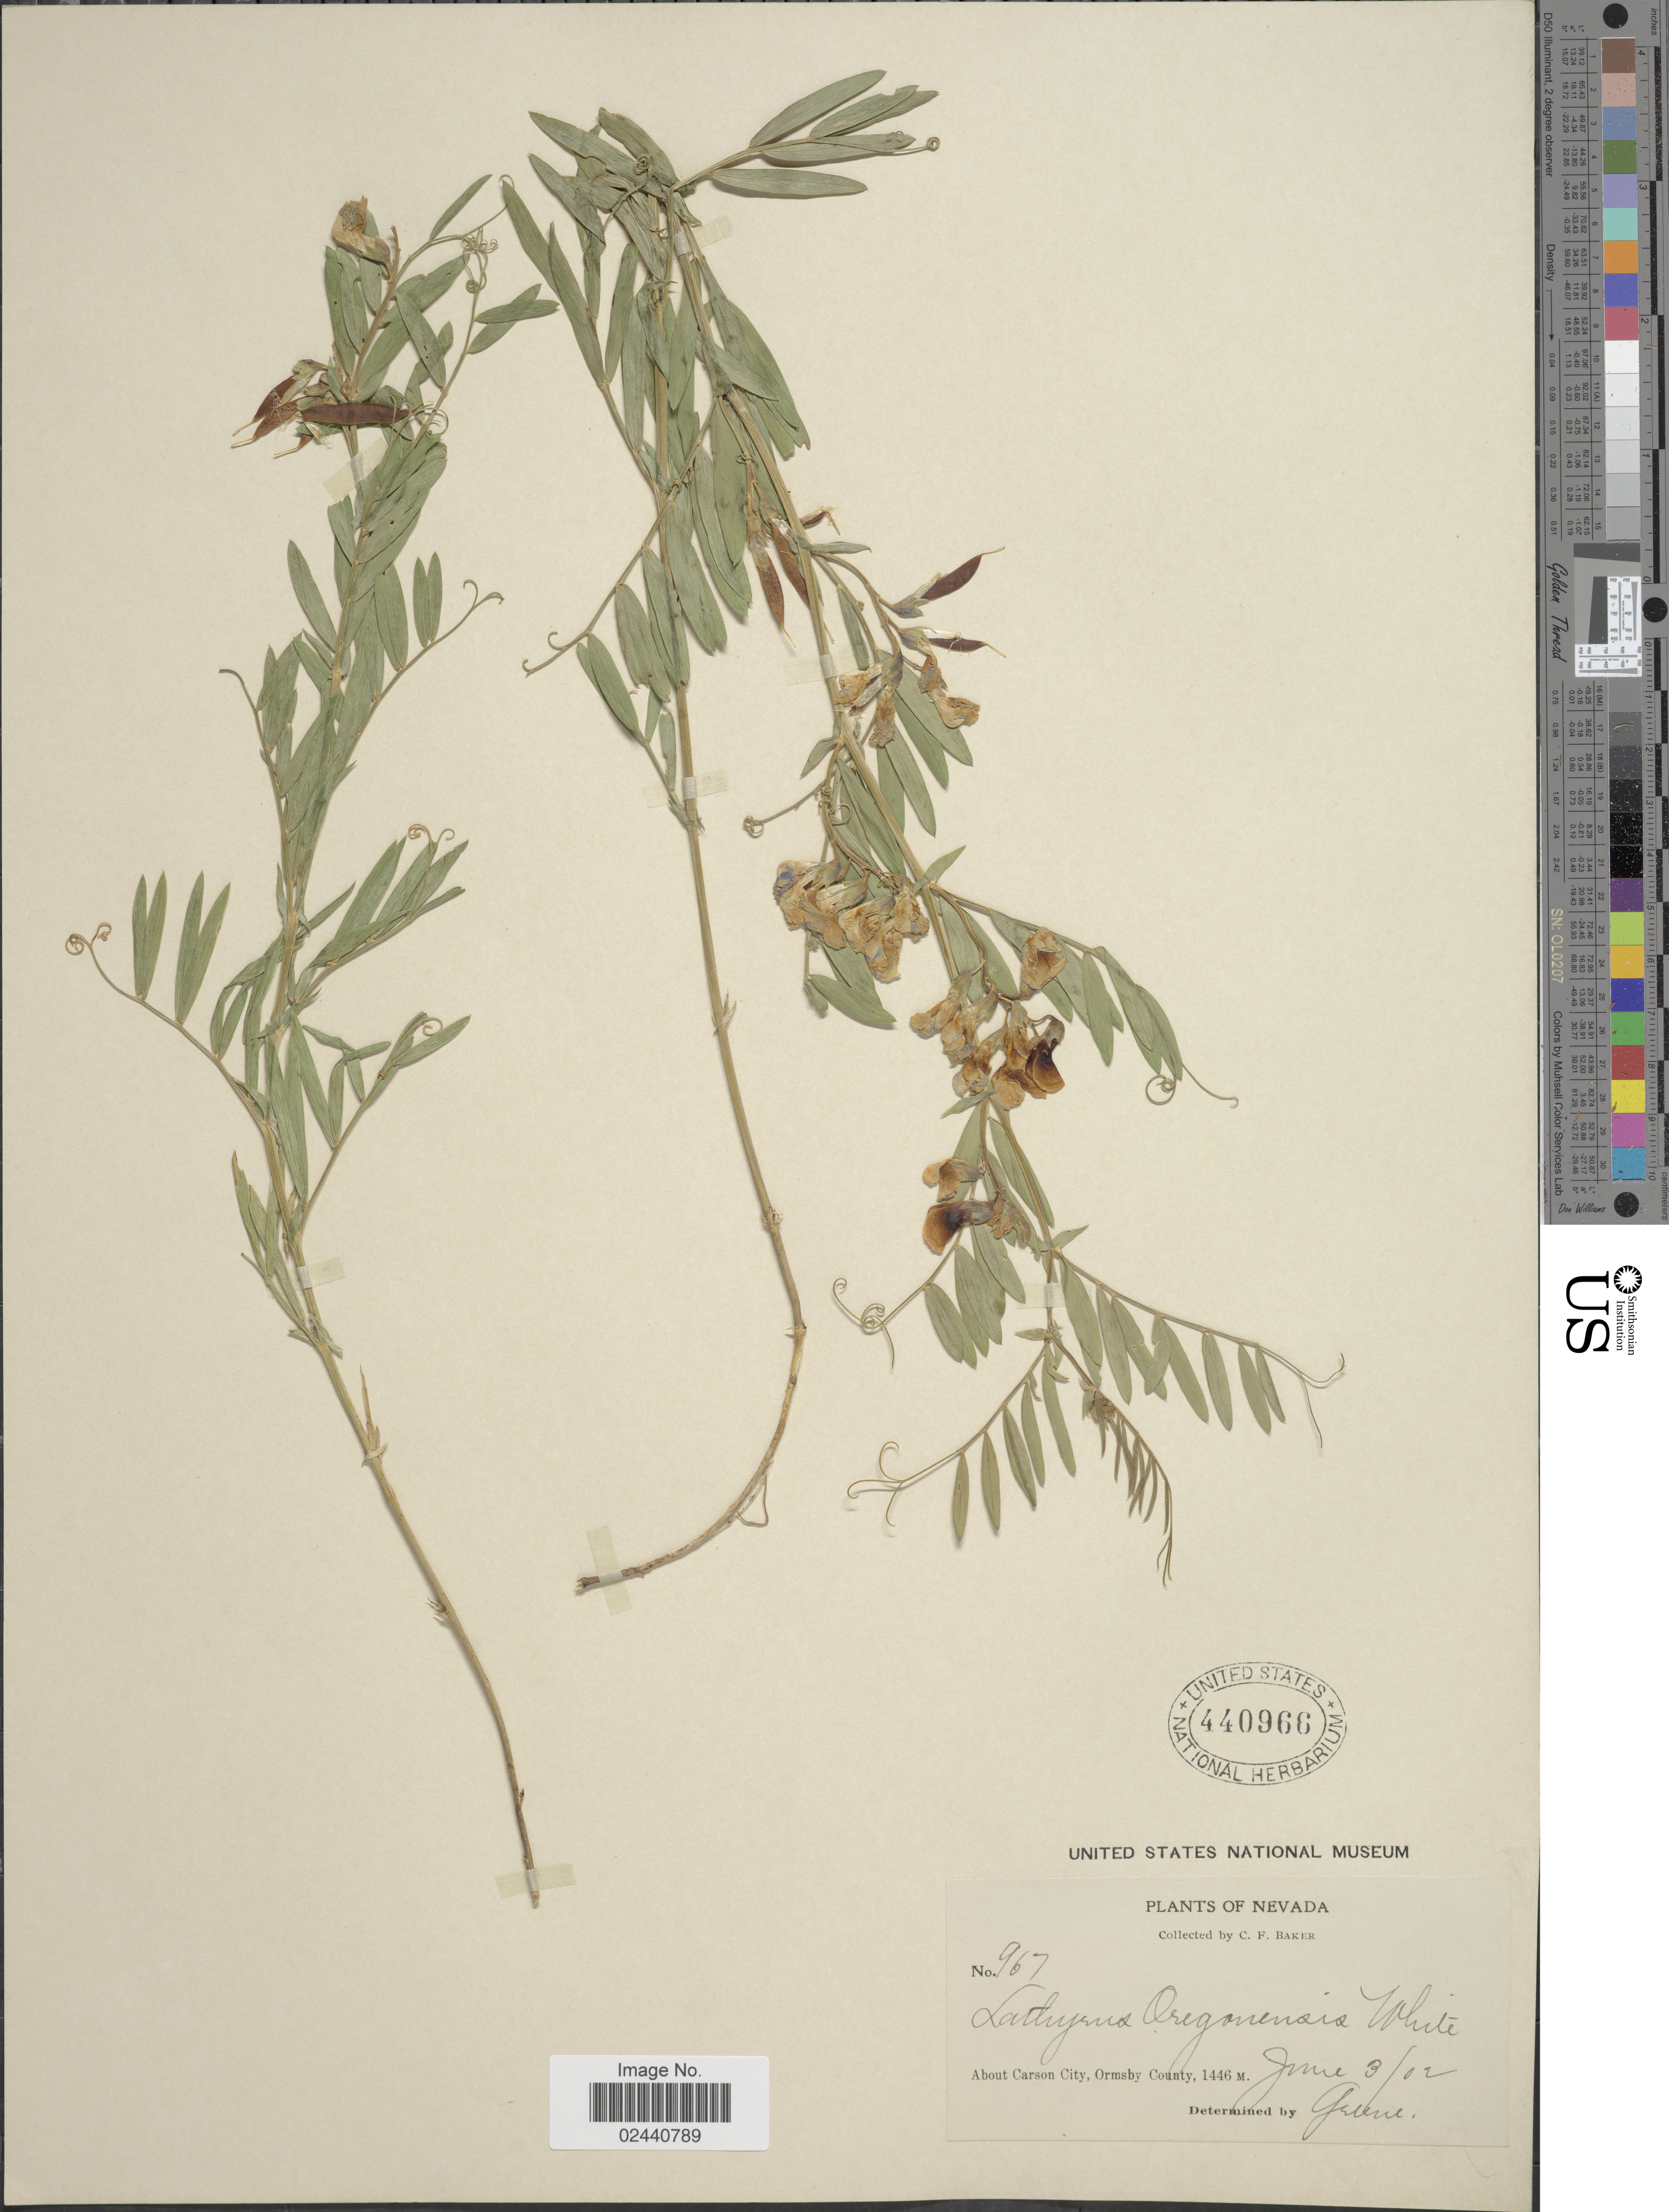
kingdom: Plantae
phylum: Tracheophyta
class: Magnoliopsida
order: Fabales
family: Fabaceae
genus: Lathyrus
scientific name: Lathyrus lanszwertii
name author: Kellogg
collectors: C. F. Baker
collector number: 967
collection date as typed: Transcribed d/m/y: 3/6/2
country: United States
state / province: Nevada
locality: About Carson City, Ormsby County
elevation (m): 1446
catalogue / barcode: US 440966